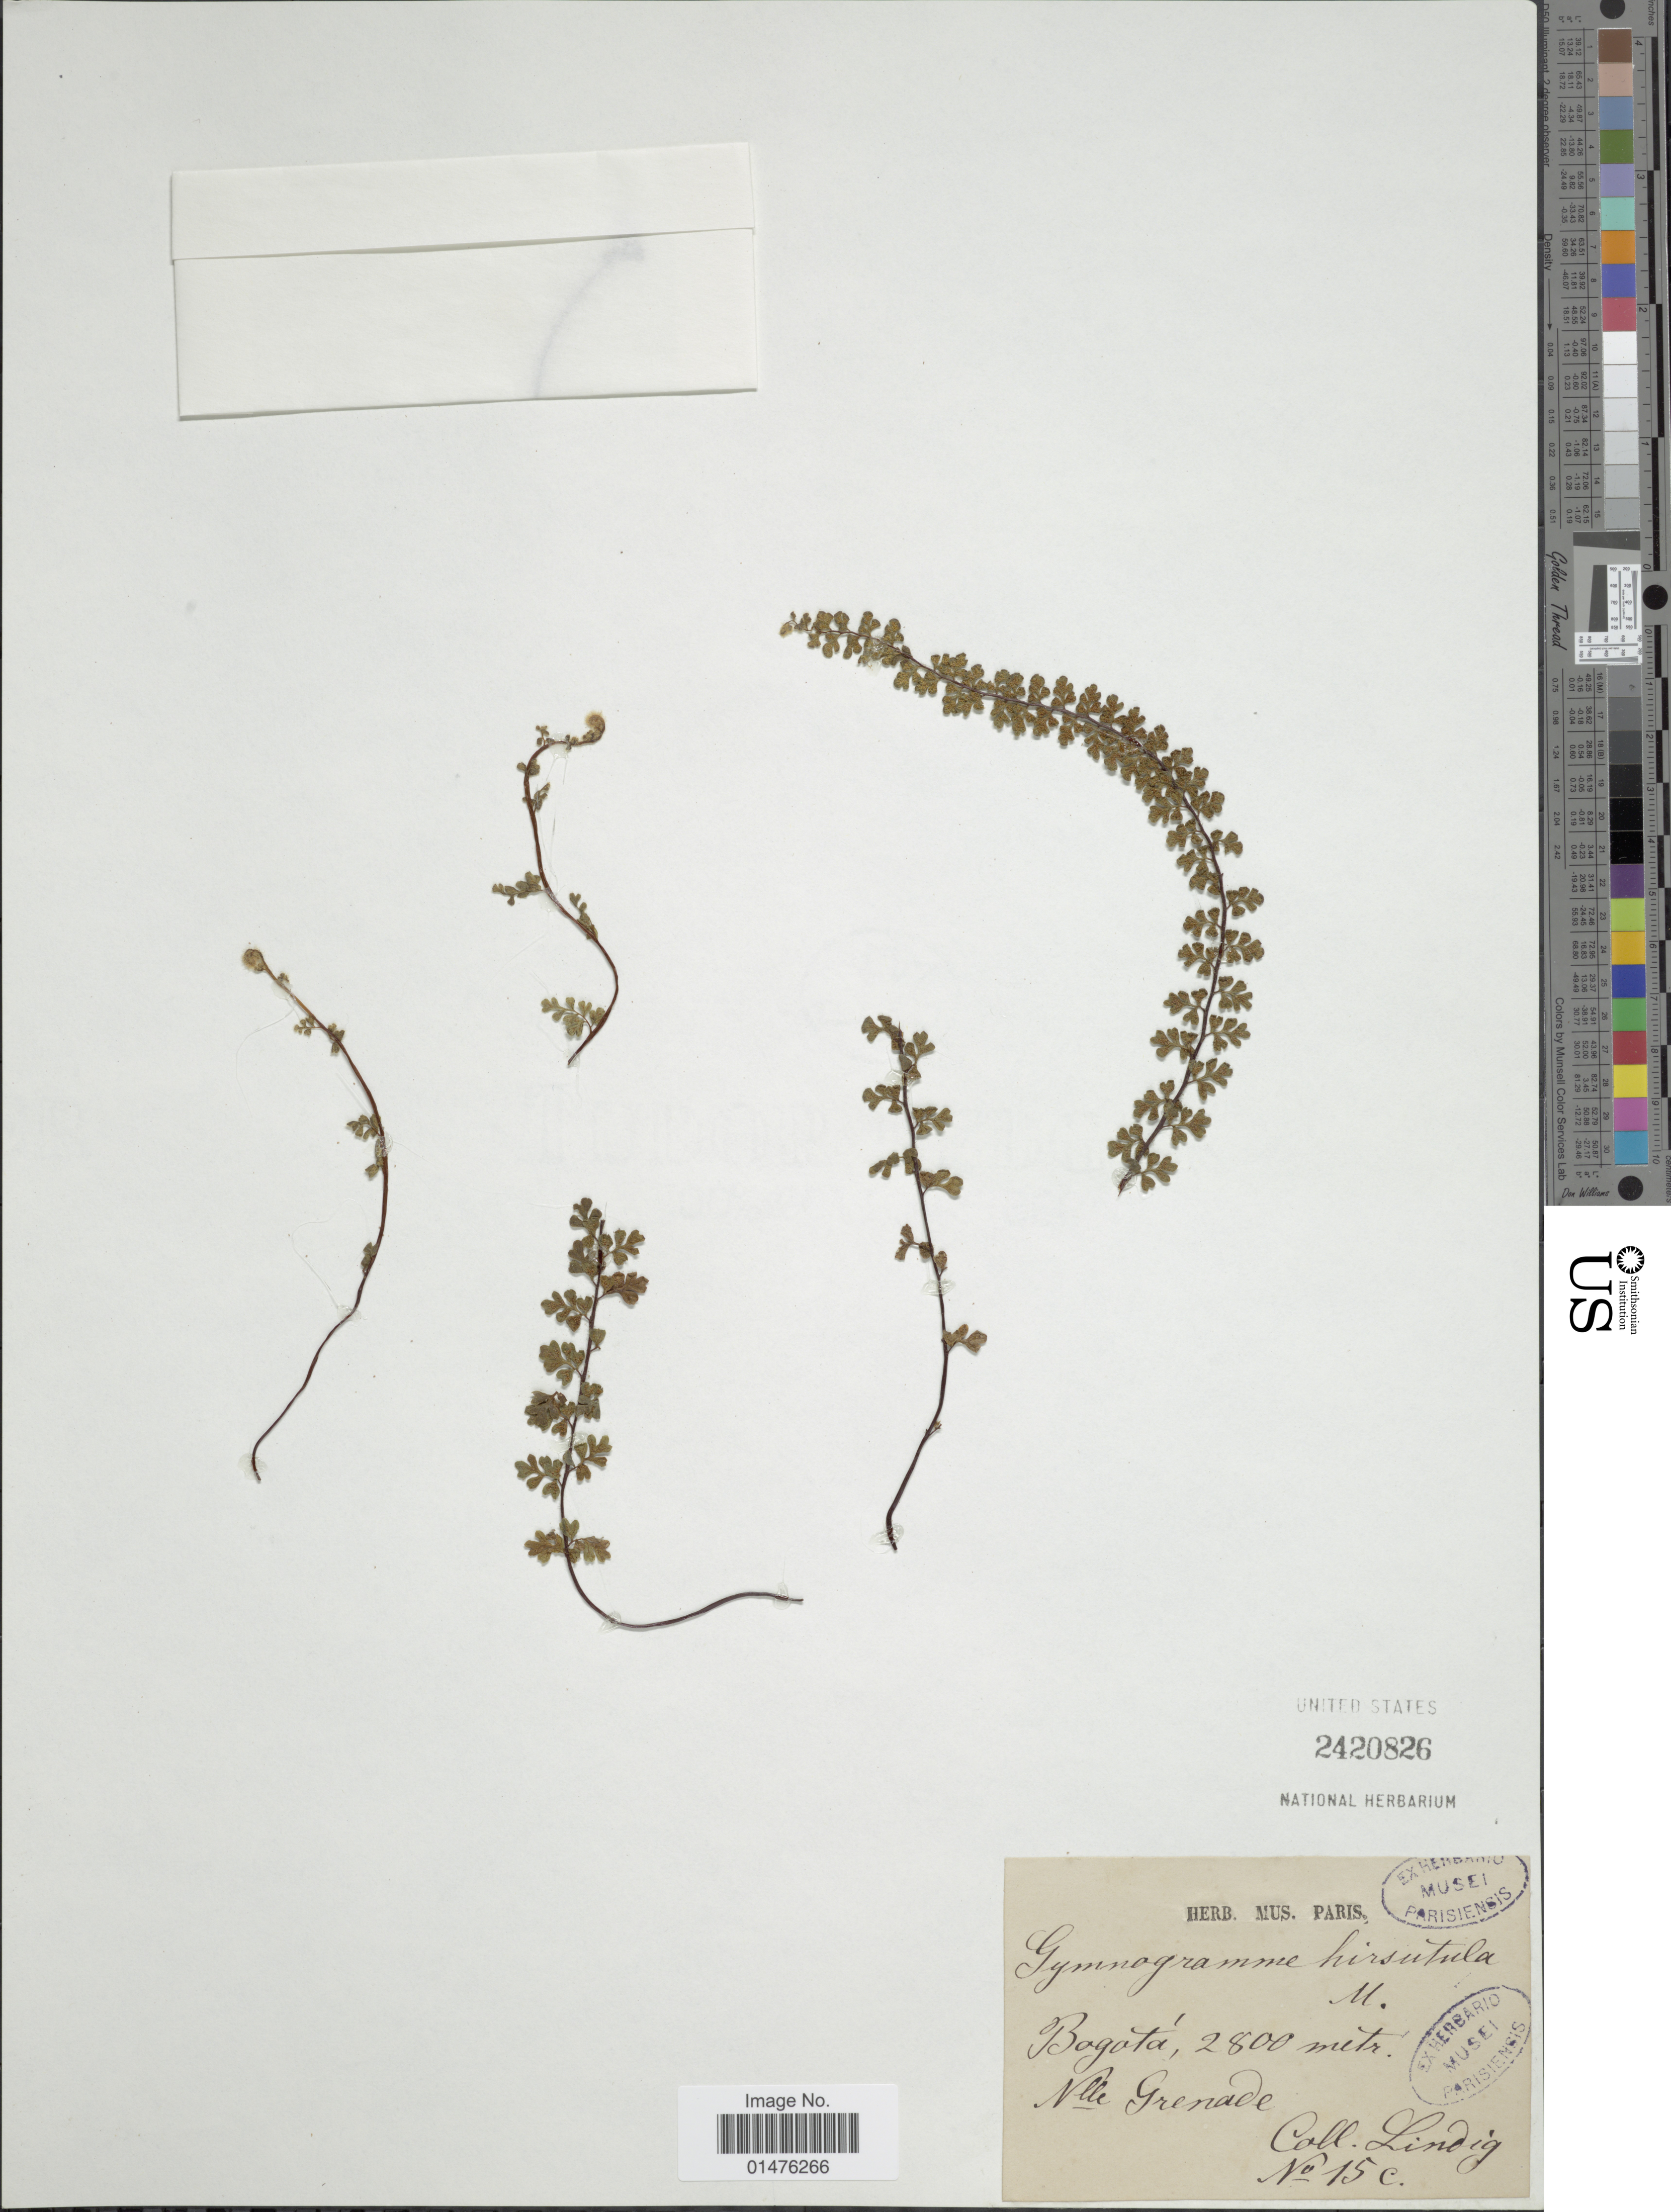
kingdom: Plantae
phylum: Tracheophyta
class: Polypodiopsida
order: Polypodiales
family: Pteridaceae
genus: Jamesonia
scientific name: Jamesonia hirsutula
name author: (Mett.) Christenh.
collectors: -. Lindig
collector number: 15c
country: Grenada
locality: Bogotá, Nlle Grenade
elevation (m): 2800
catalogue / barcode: US 2420826